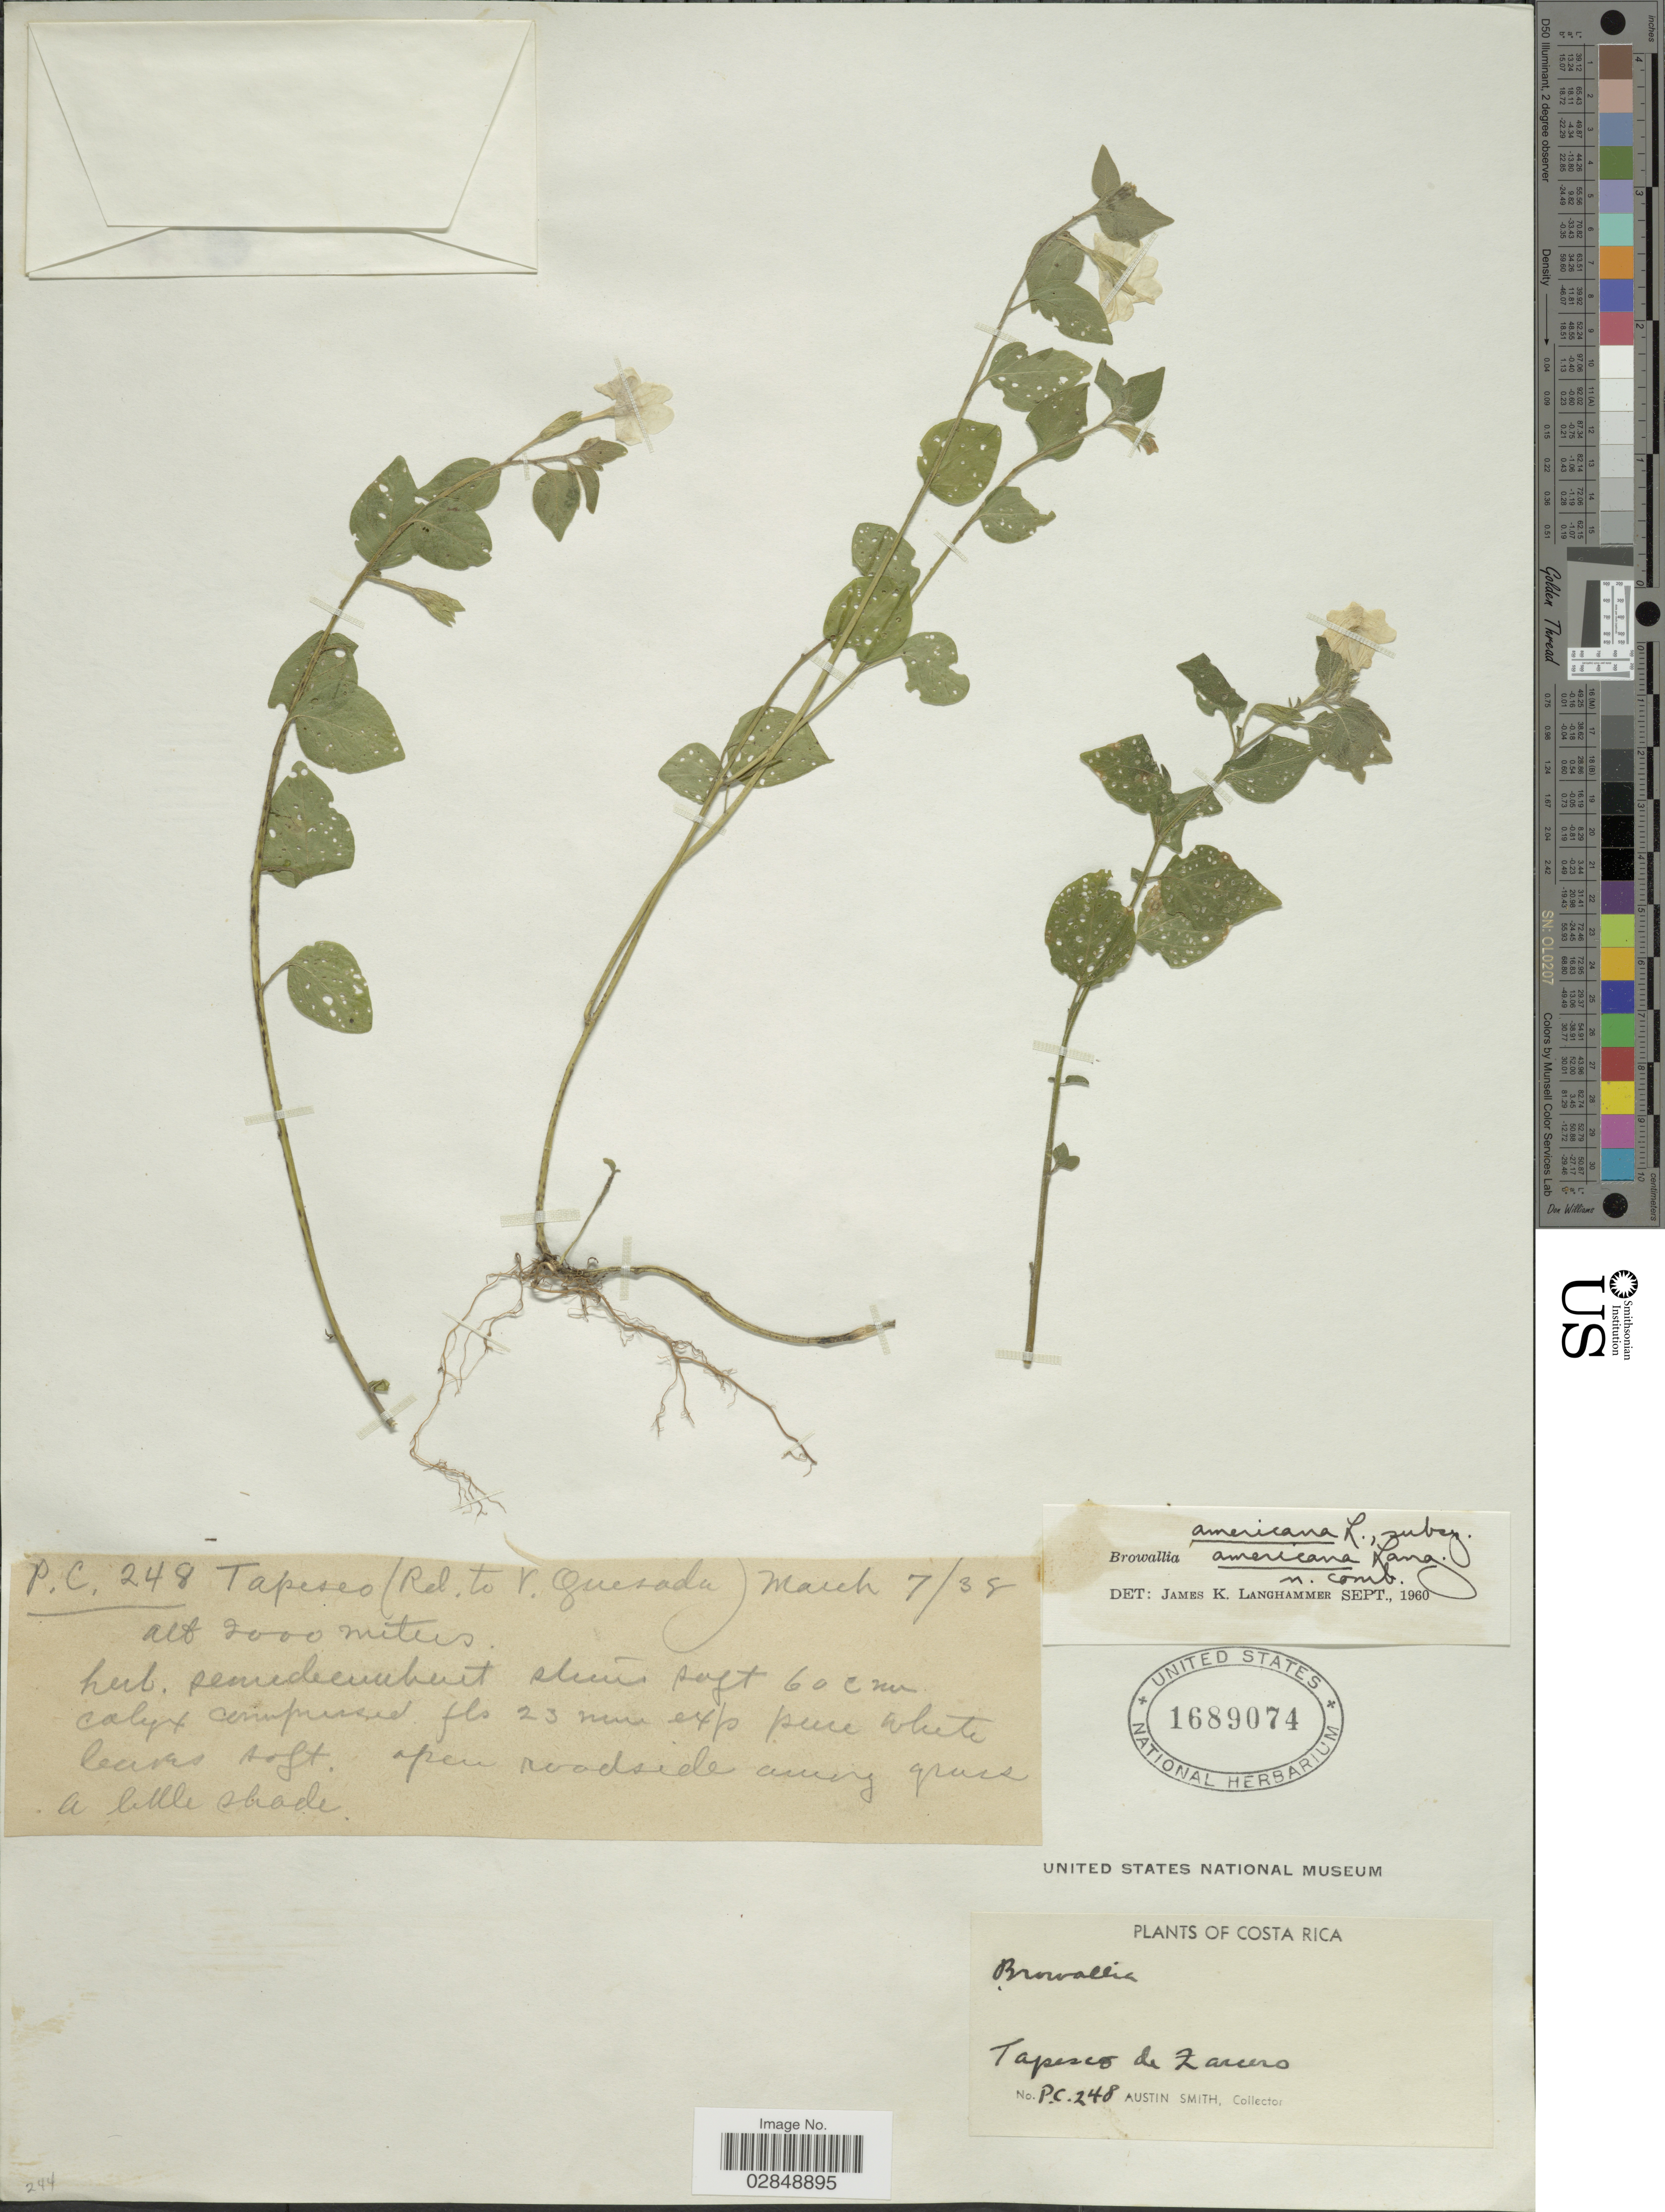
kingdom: Plantae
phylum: Tracheophyta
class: Magnoliopsida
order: Solanales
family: Solanaceae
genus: Browallia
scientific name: Browallia americana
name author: L.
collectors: Aust P. Smith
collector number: P.C.248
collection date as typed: Transcribed d/m/y: 7/3/38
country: Costa Rica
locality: Tapeseo (Rel. to V. Quesada). Tapeseo de Zarcero.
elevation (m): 2000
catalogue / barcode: US 1689074